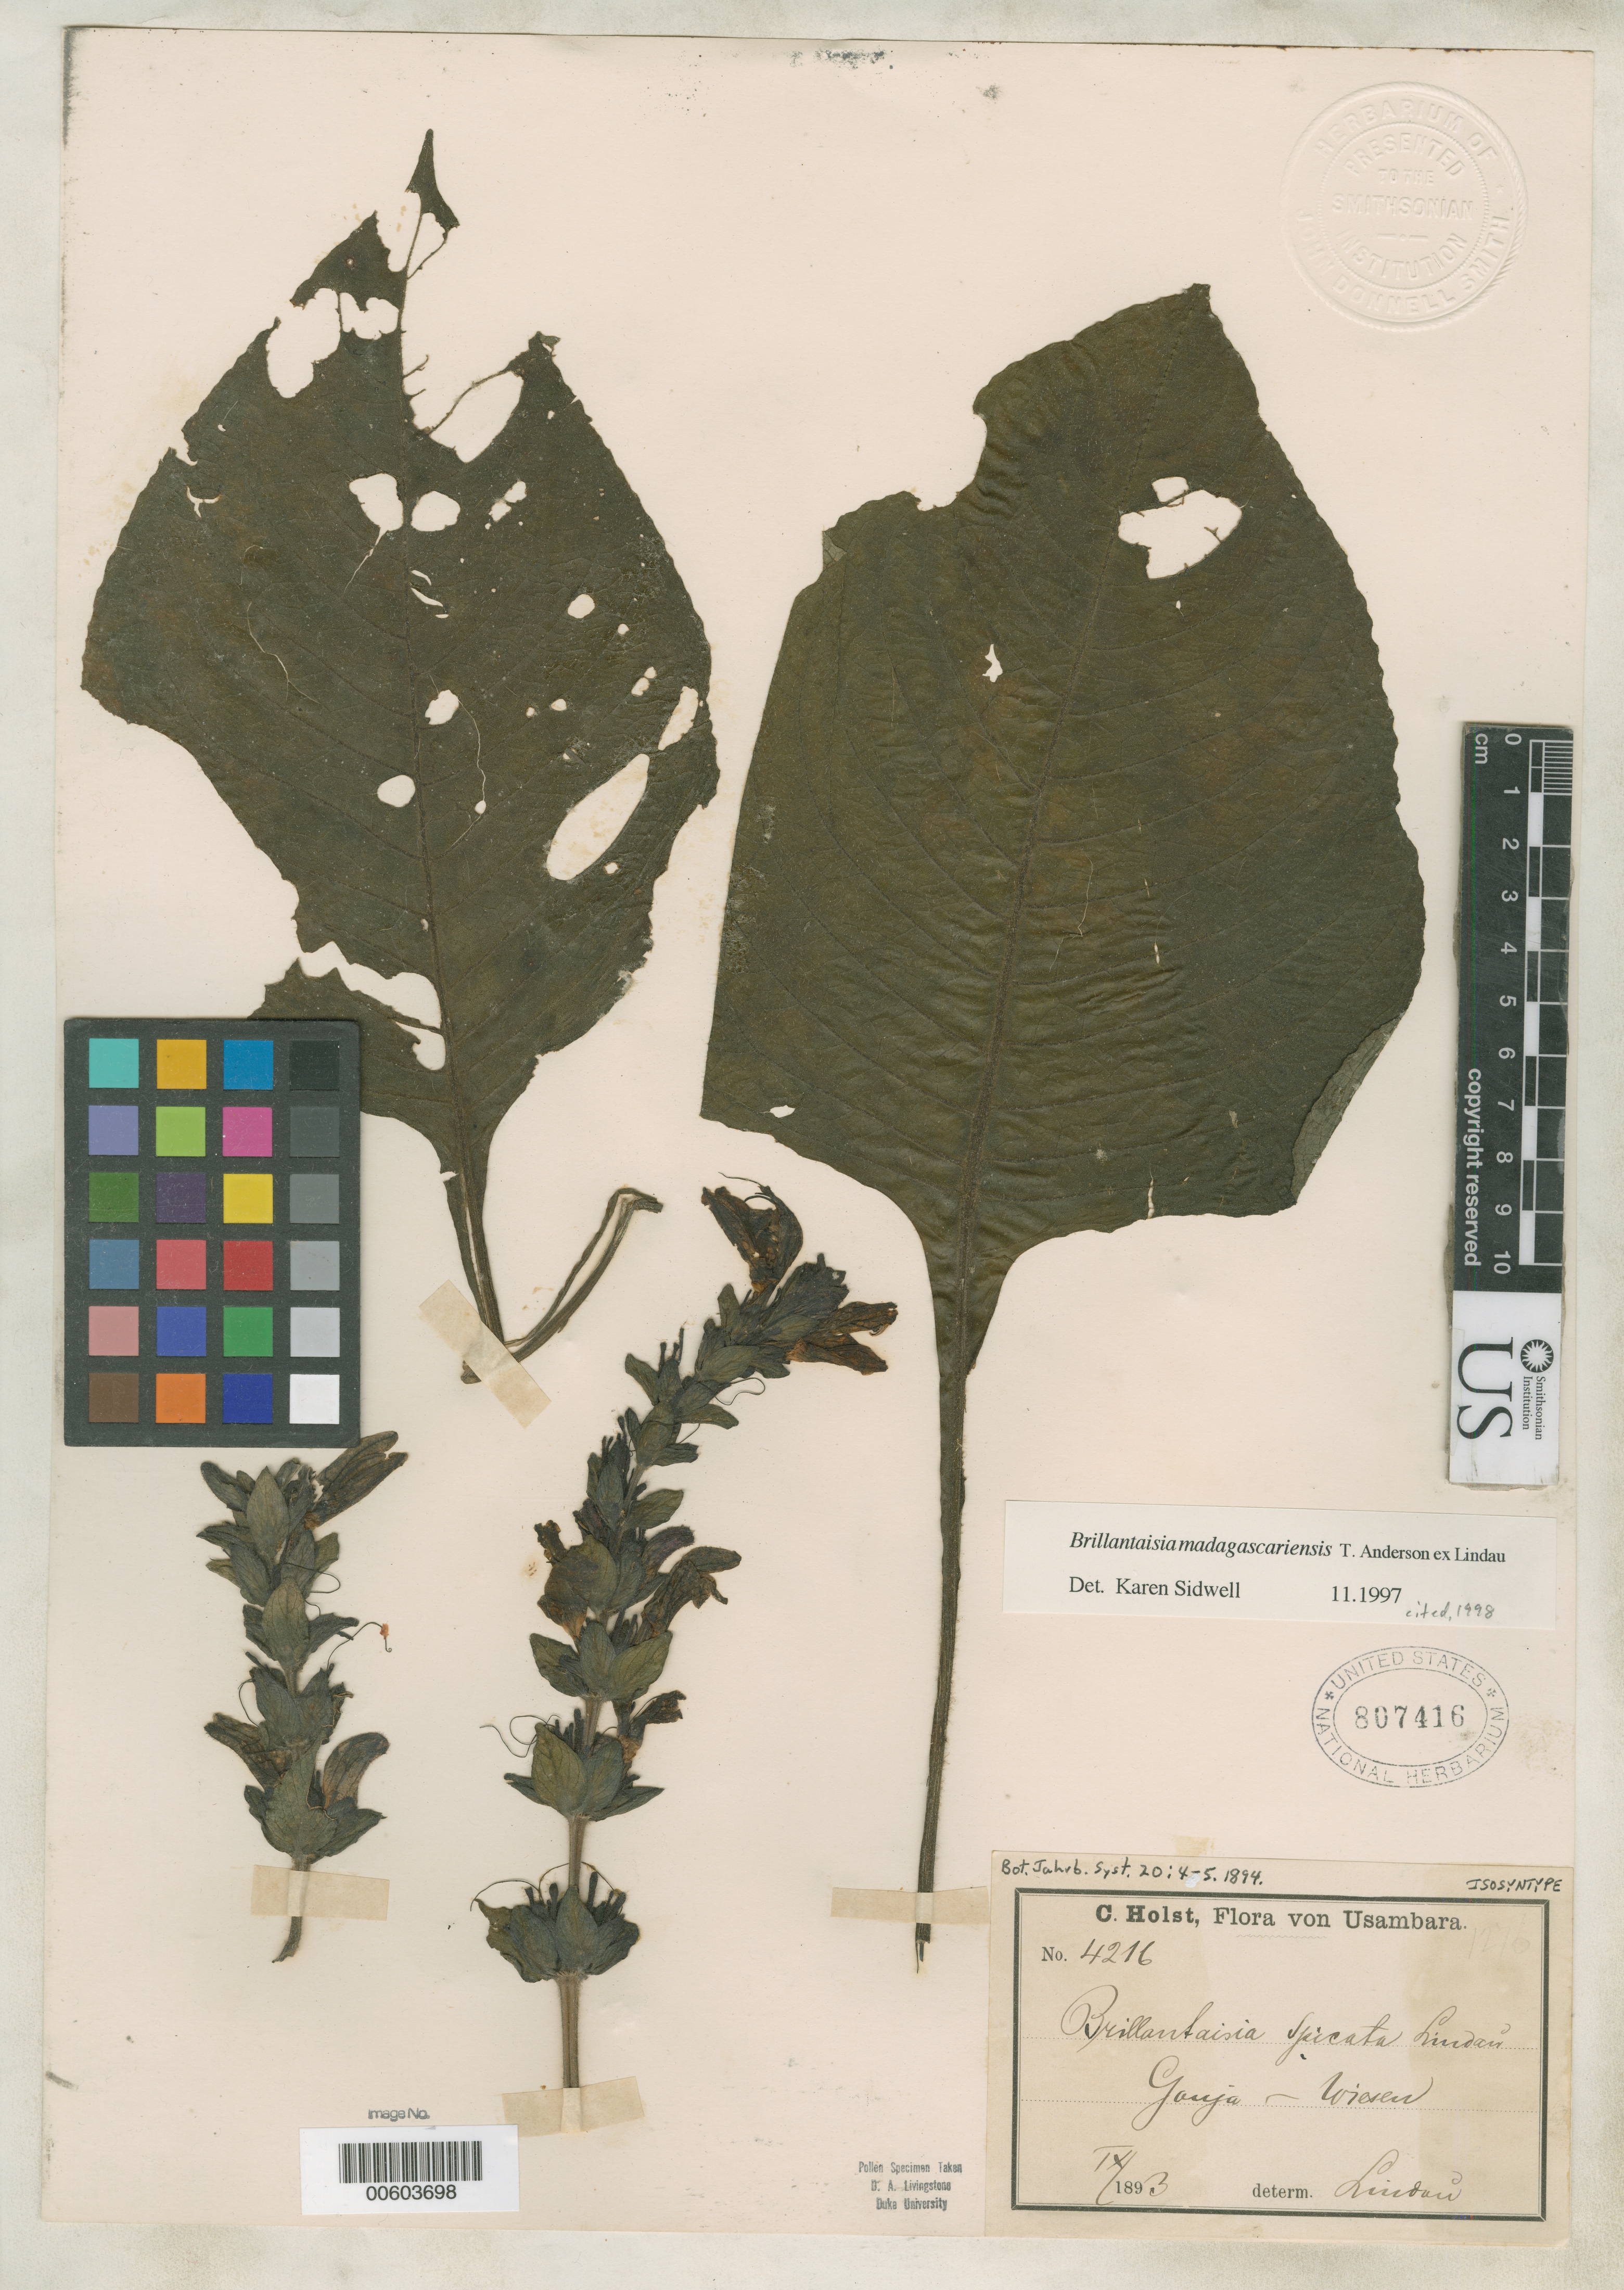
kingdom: Plantae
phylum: Tracheophyta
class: Magnoliopsida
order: Lamiales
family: Acanthaceae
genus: Brillantaisia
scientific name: Brillantaisia spicata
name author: Lindau ex Engl.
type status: Isosyntype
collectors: G. Lindau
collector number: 4216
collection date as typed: Nov 1893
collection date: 1893-11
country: Tanzania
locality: Usambara, Gauja-wiesen.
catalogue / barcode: US 807416